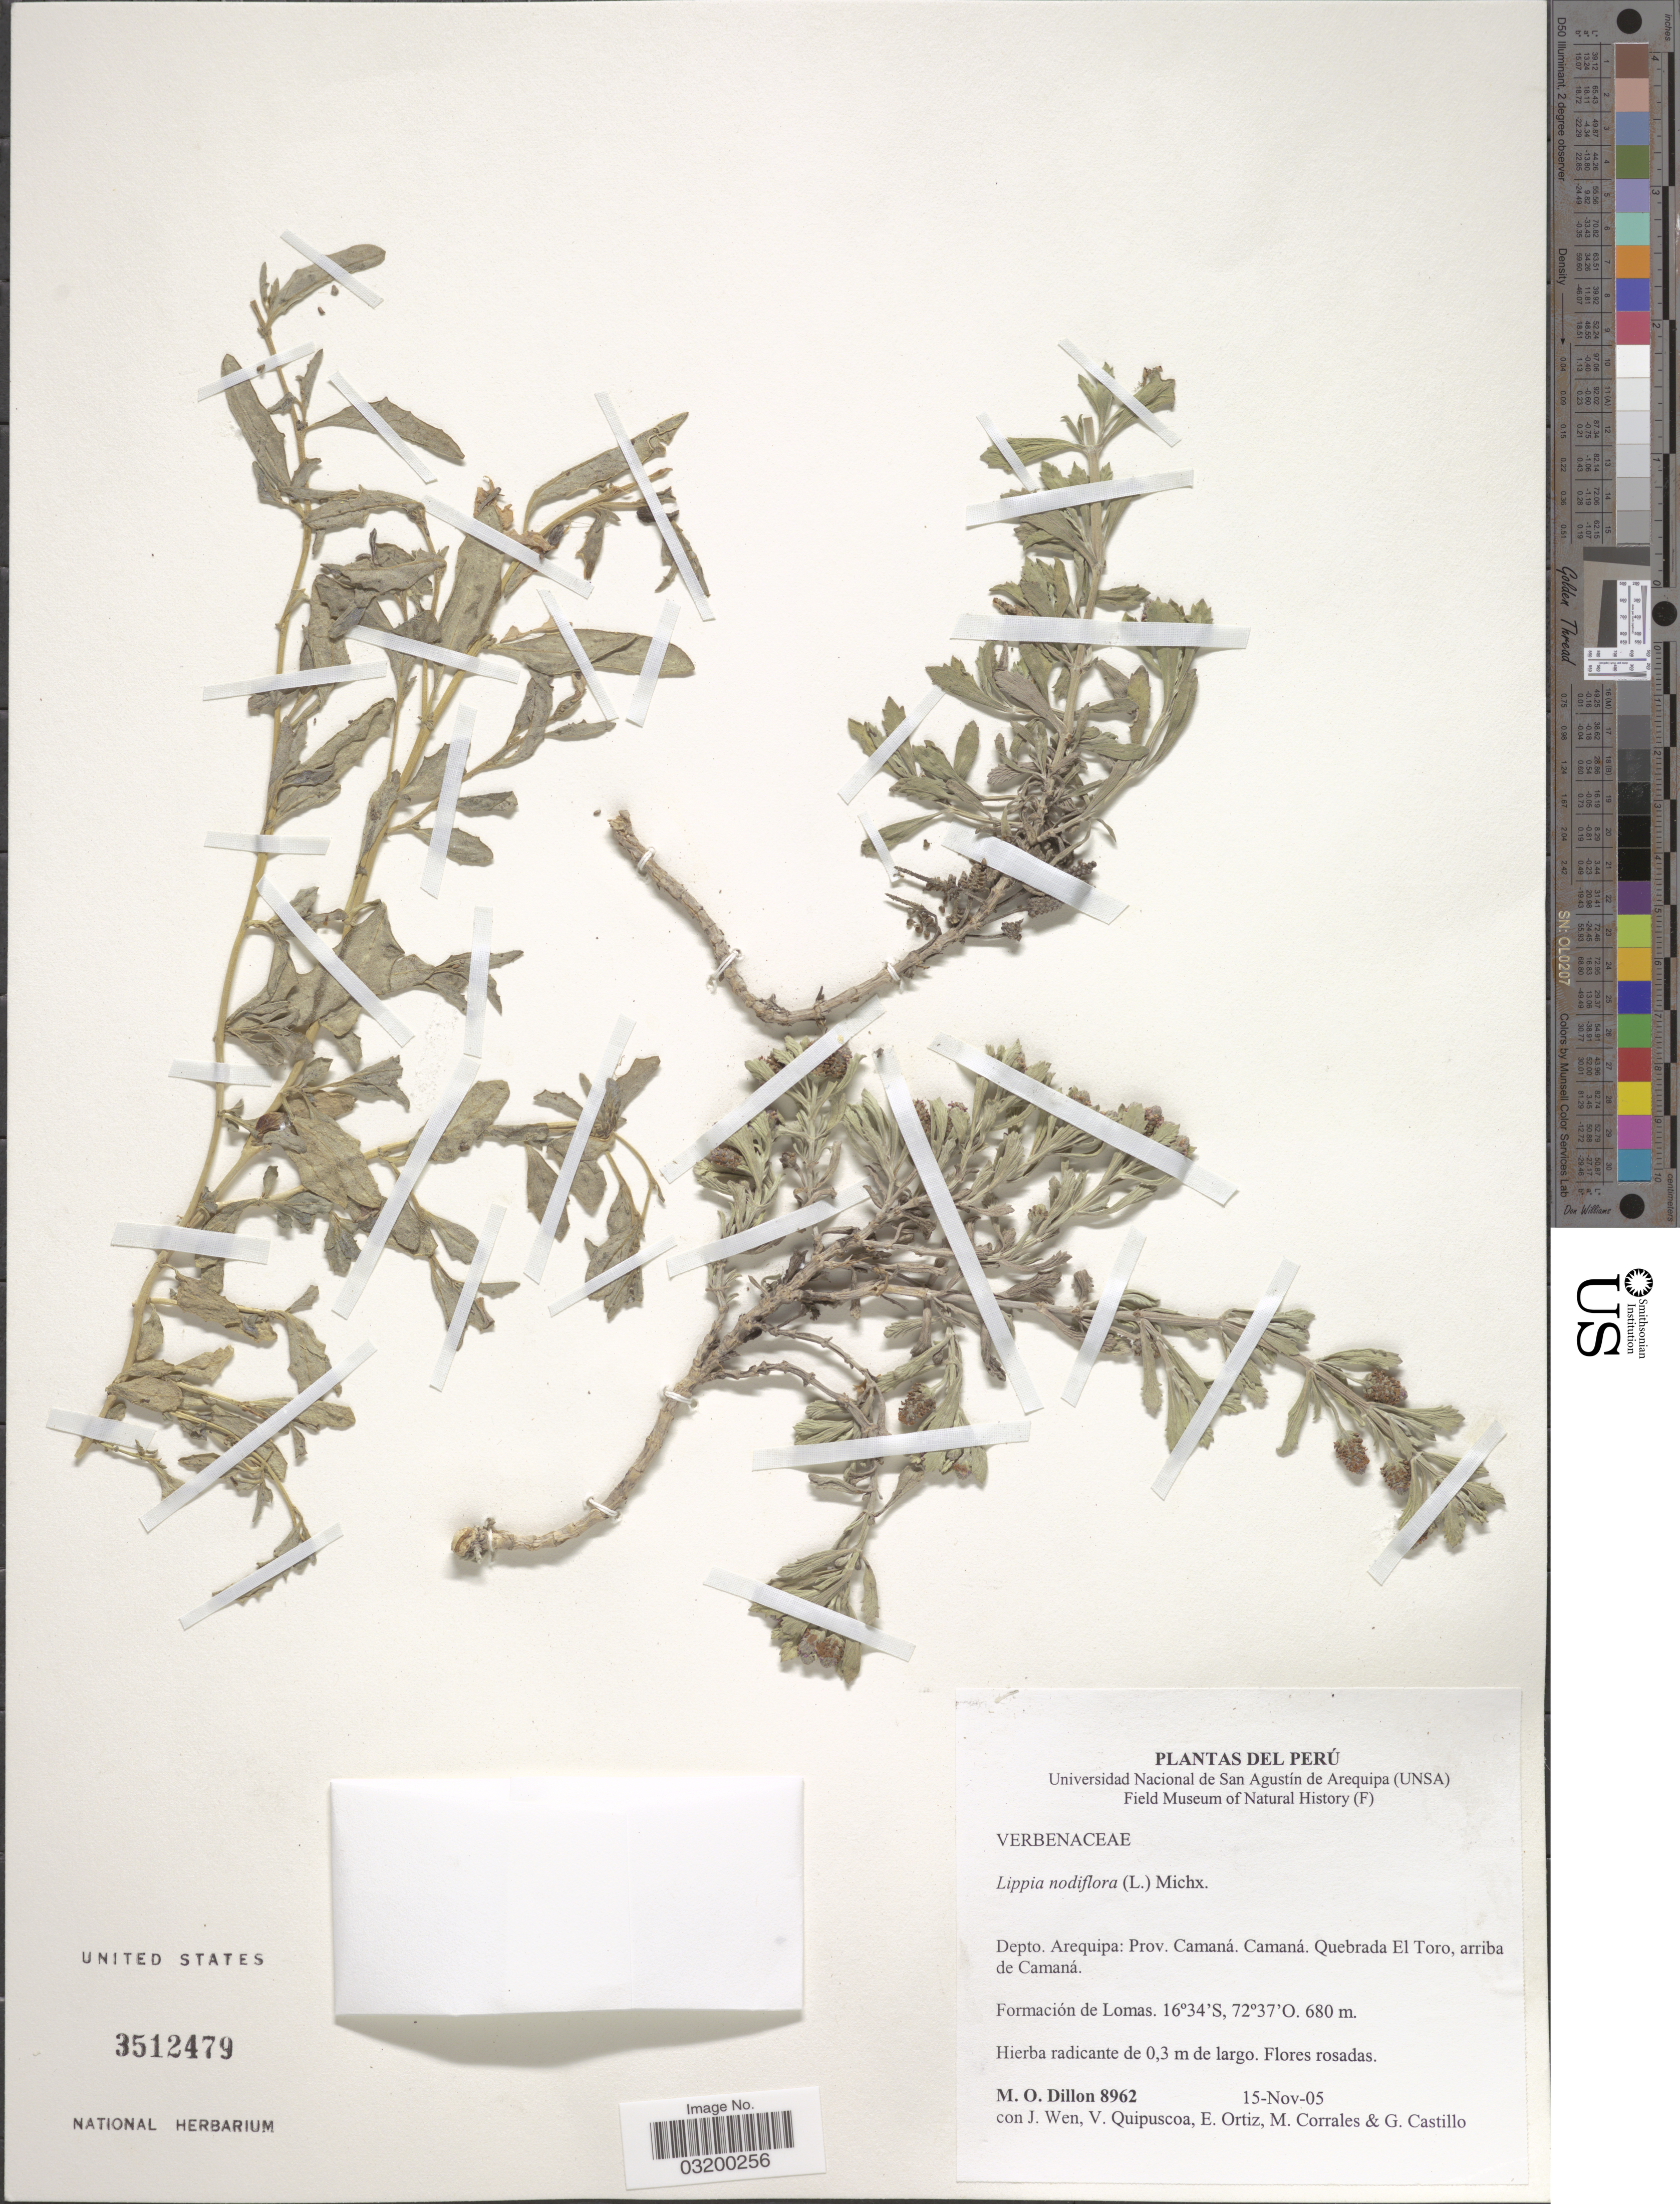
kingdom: Plantae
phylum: Tracheophyta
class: Magnoliopsida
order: Lamiales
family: Verbenaceae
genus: Phyla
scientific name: Phyla nodiflora var. nodiflora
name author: (L.) Greene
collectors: M. O. Dillon, J. Wen, V. Quipuscoa, E. Ortiz & et al.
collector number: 8962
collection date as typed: Transcribed d/m/y: 15/11/5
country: Peru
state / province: Arequipa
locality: Depto. Arequipa: Prov. Camaná. Camaná. Quebrada El Toro, arriba de Camaná,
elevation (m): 680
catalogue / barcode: US 3512479